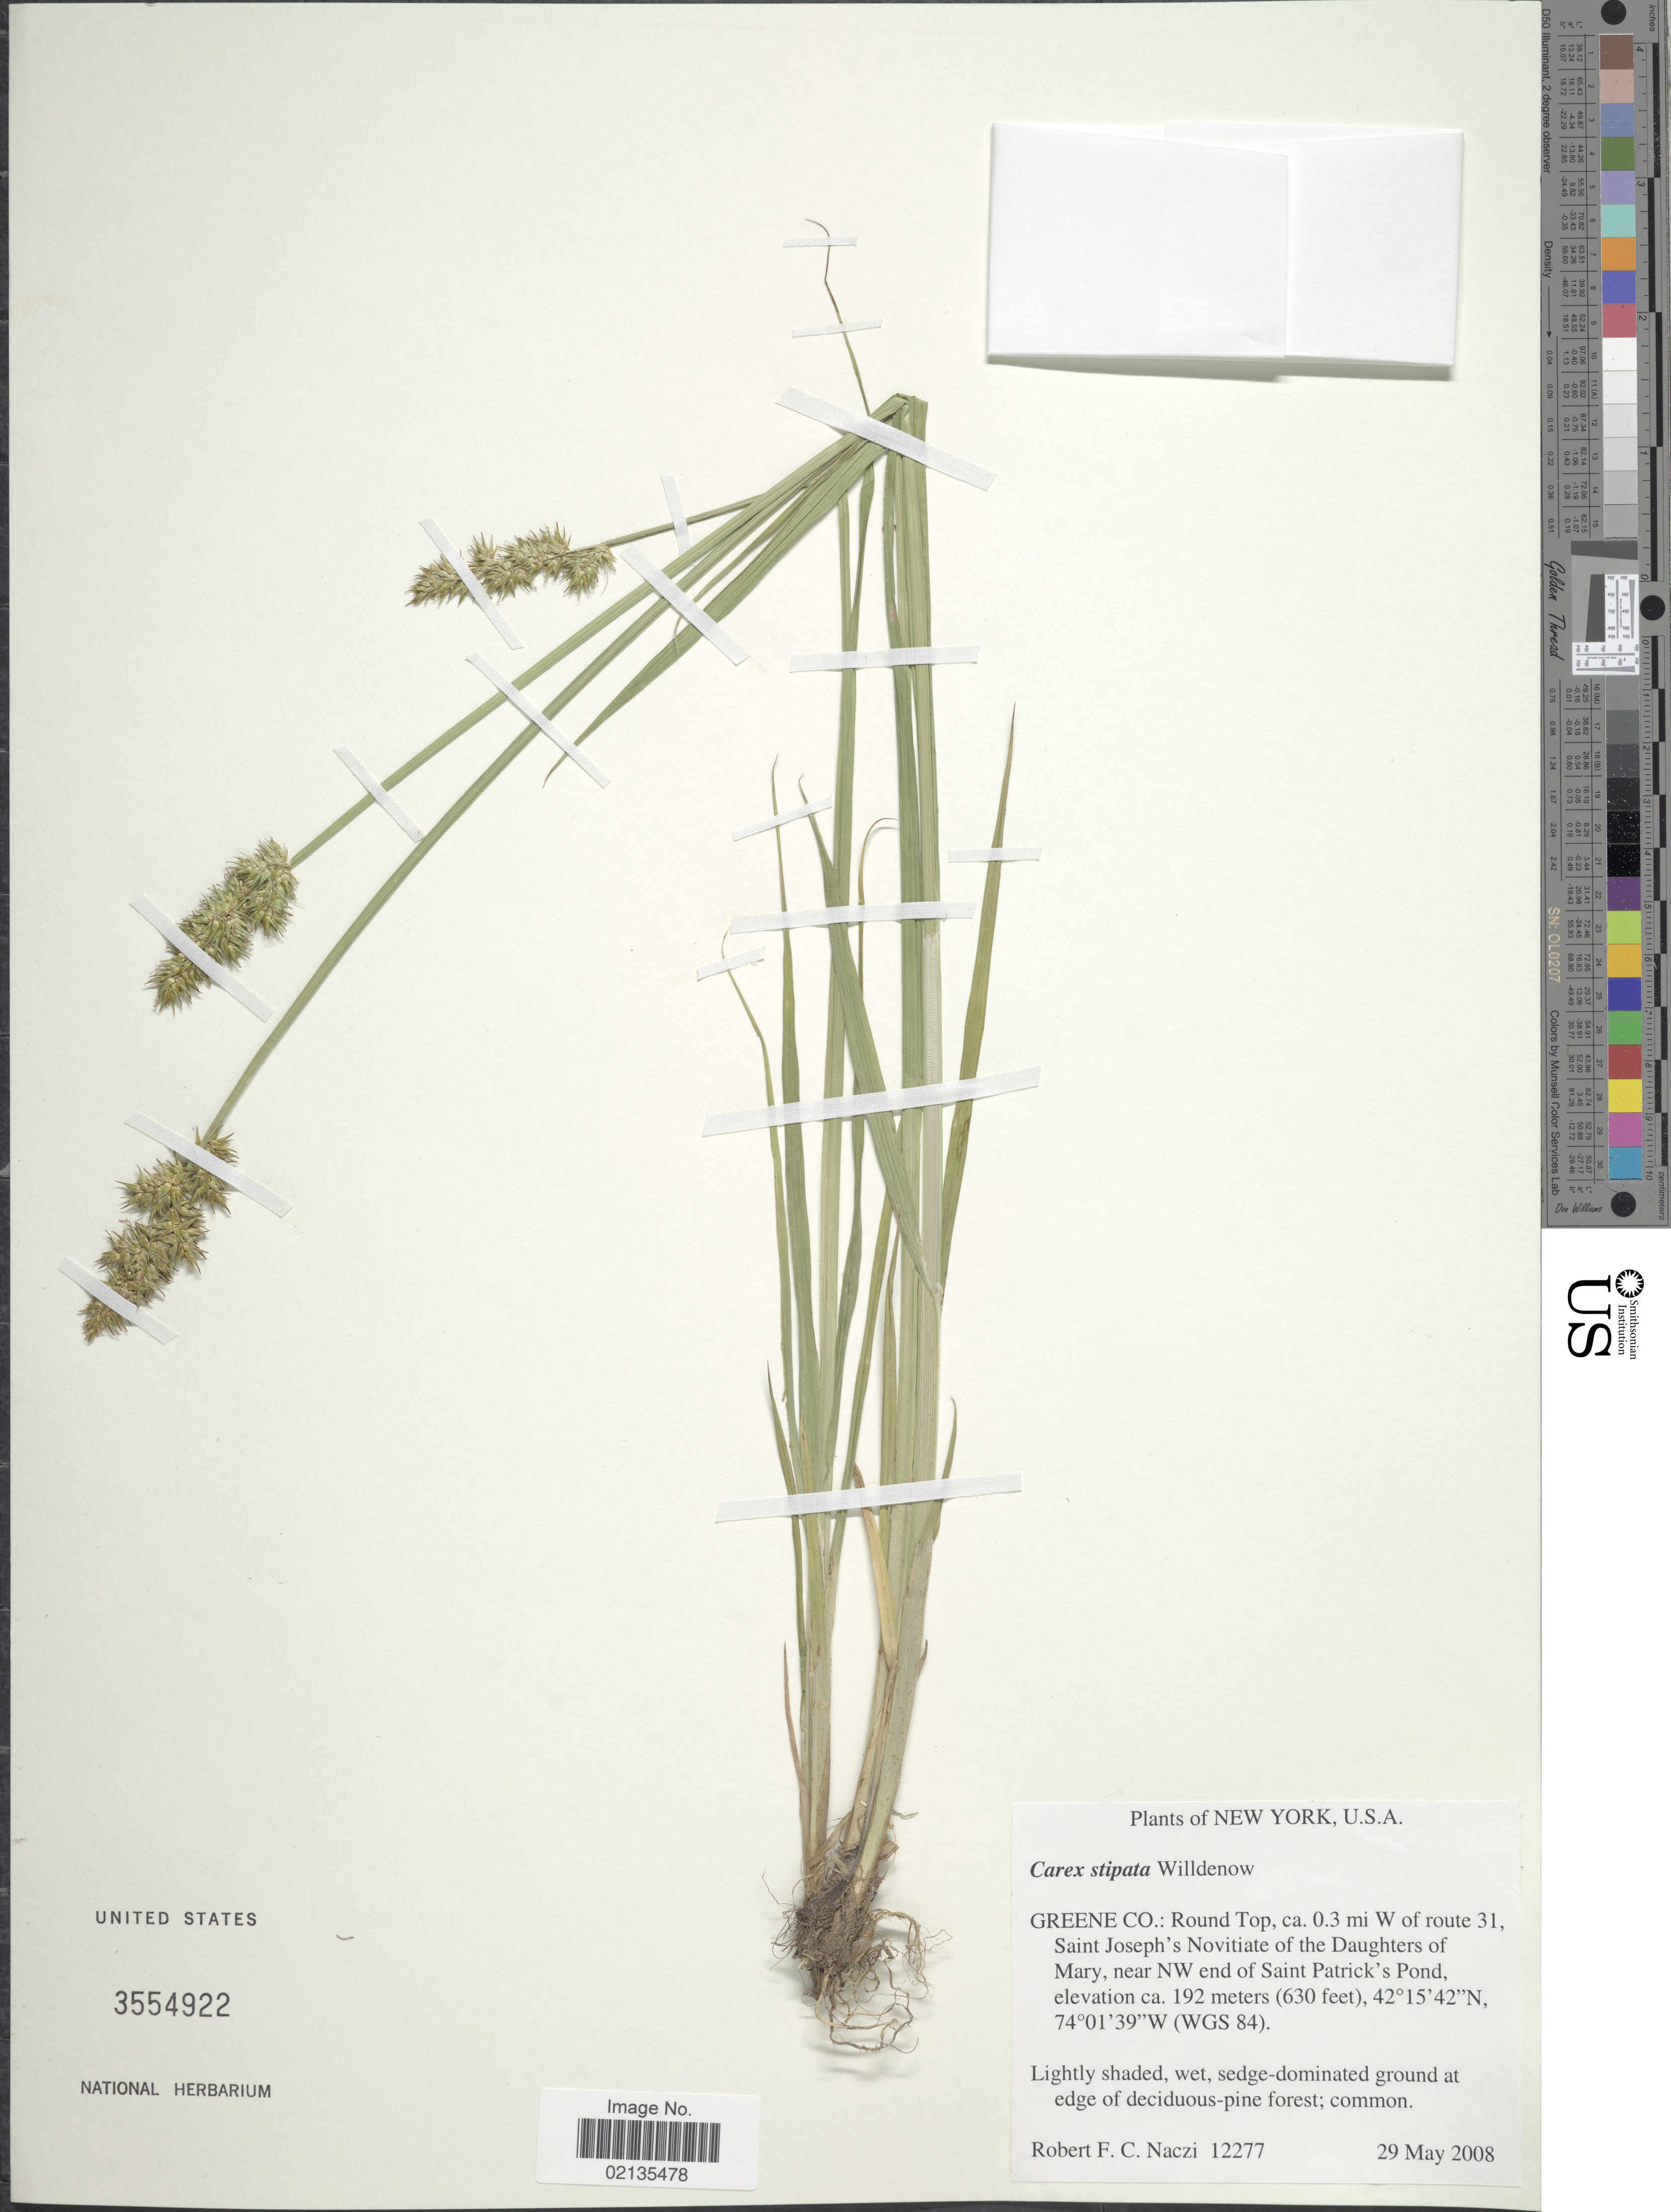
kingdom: Plantae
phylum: Tracheophyta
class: Liliopsida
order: Poales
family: Cyperaceae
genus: Carex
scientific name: Carex stipata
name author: Muhl. ex Willd.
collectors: R. F. C. Naczi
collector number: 12277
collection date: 2008-05-29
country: United States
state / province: New York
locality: Greene Co.: Round Top, ca. 0.3 mi W of Route31, Saint Joseph's Novitiate of the Daughters of Mary, near NW end of Saint Patrick's Pond, (WGS 84)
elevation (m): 192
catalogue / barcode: US 3554922